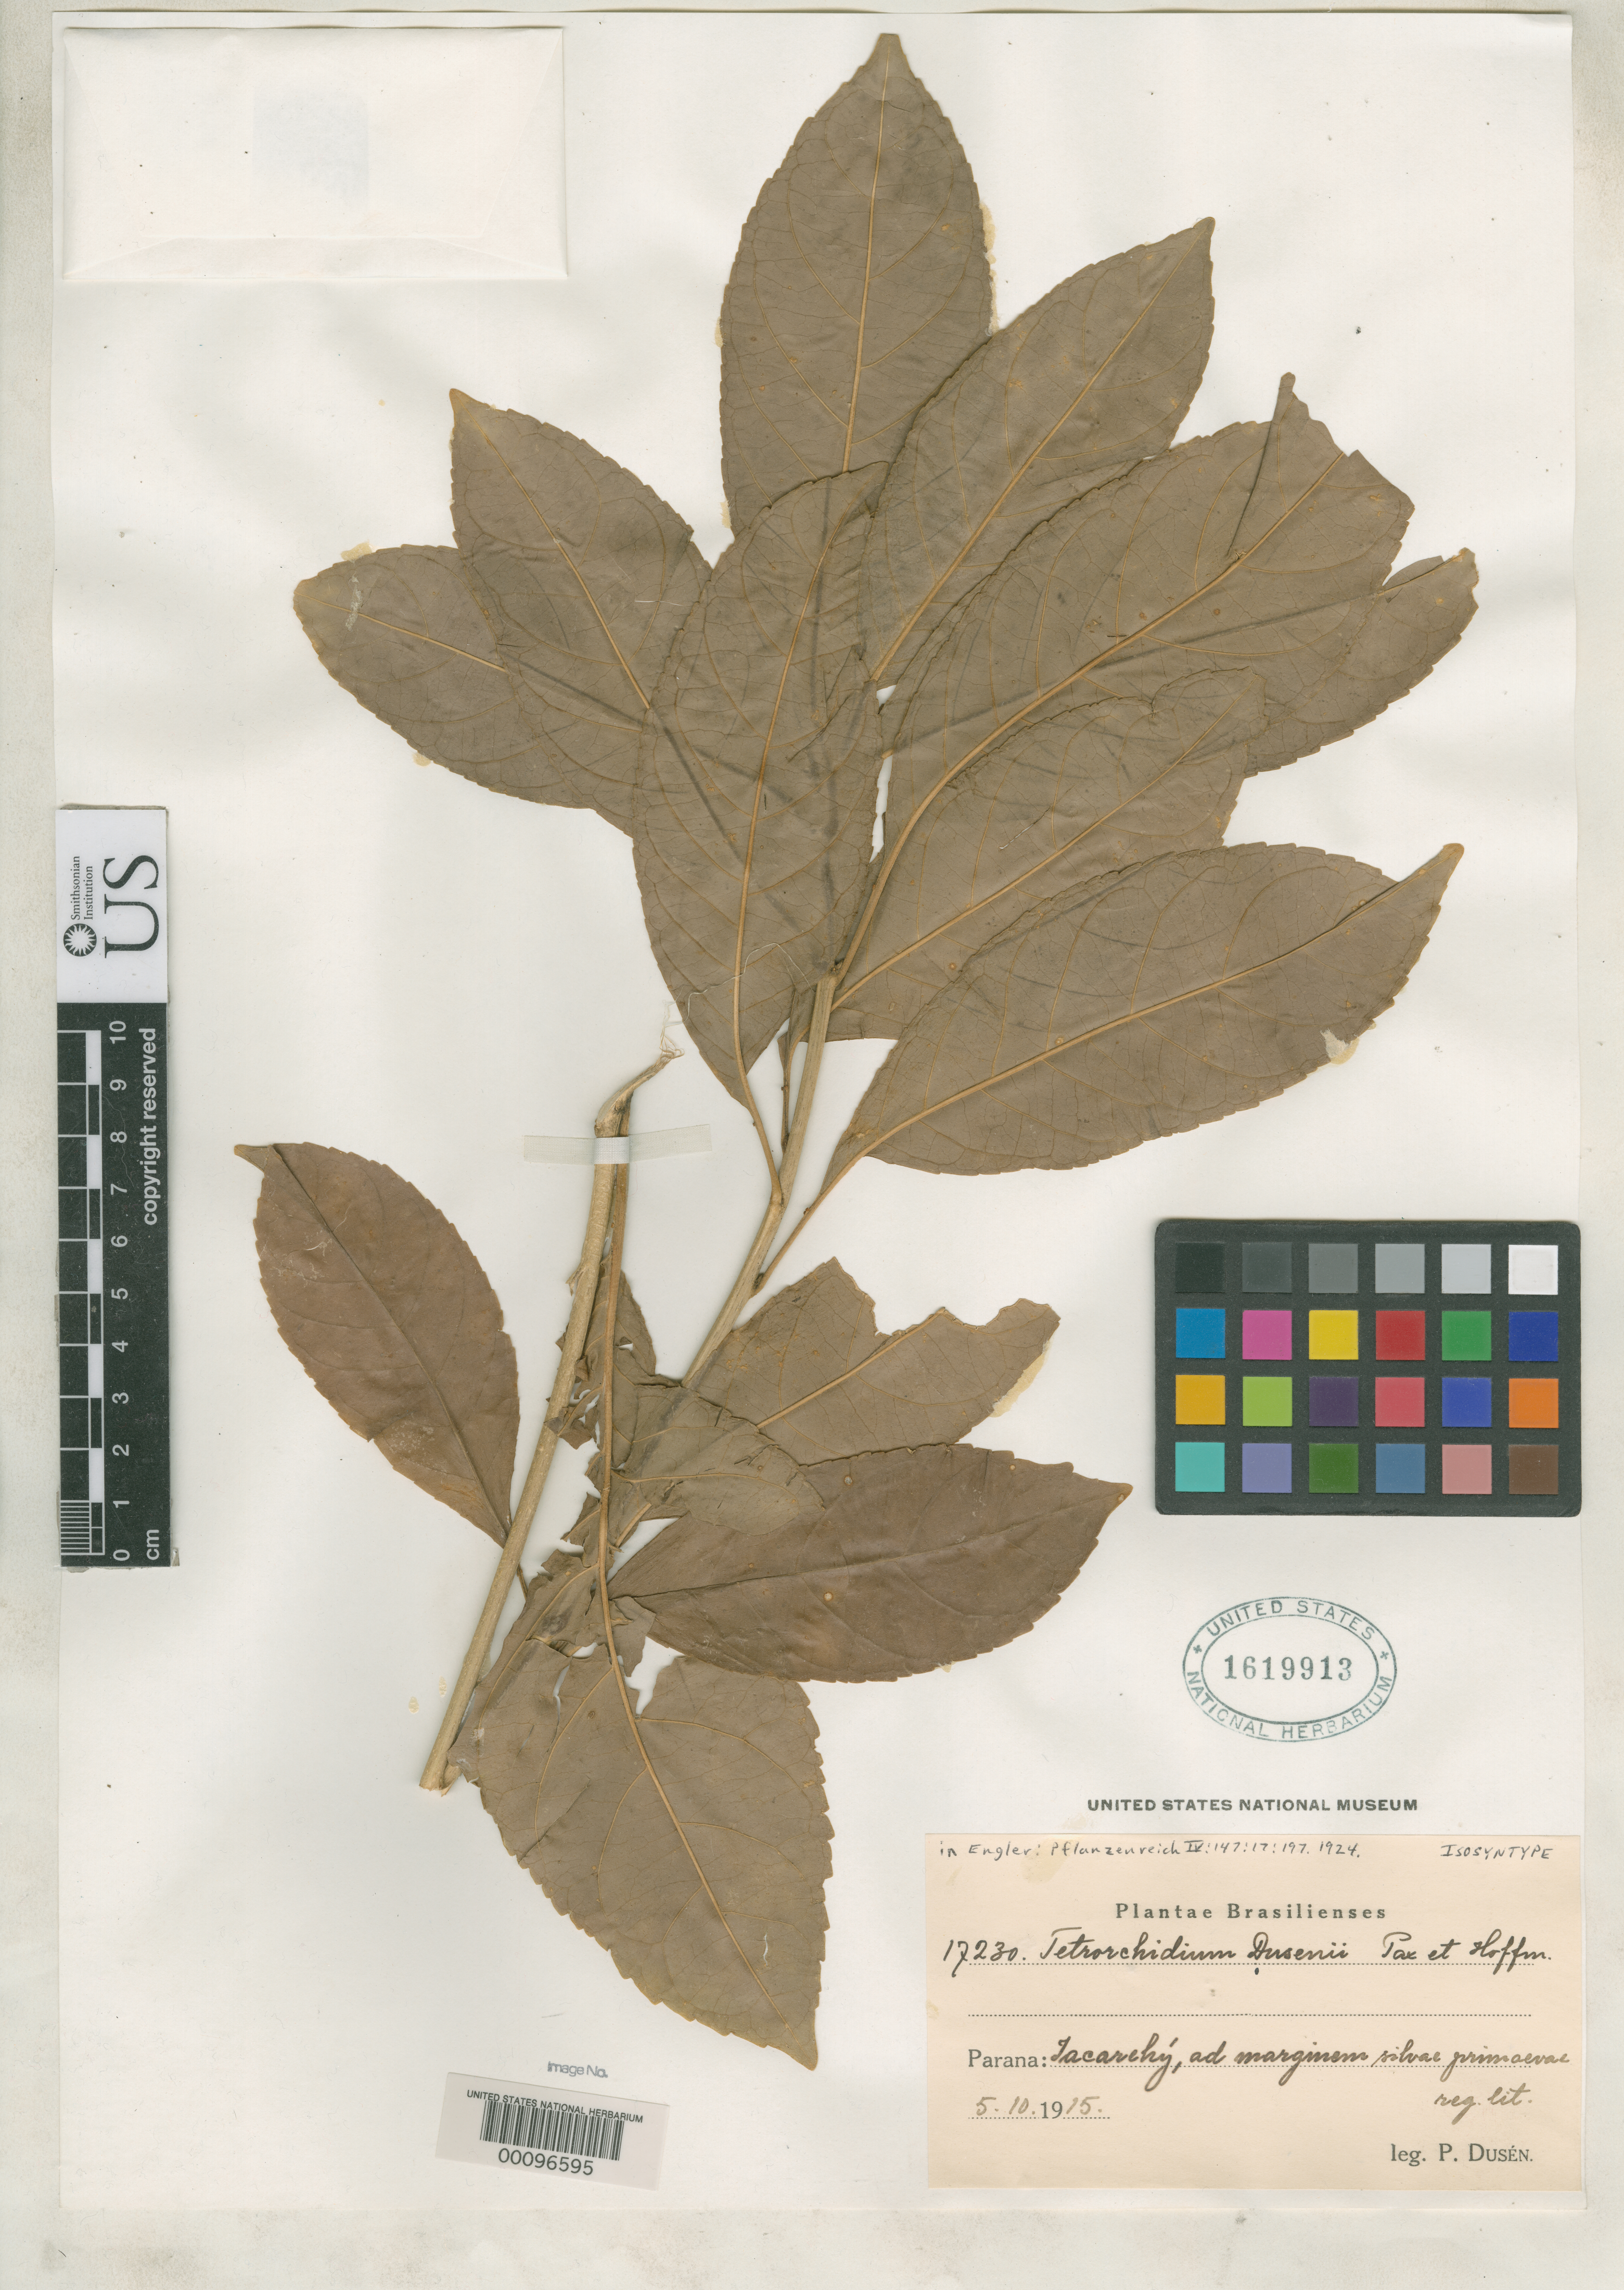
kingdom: Plantae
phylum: Tracheophyta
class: Magnoliopsida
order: Malpighiales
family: Euphorbiaceae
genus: Tetrorchidium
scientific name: Tetrorchidium dusenii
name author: Pax & K. Hoffm. in Engl.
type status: Isosyntype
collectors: P. Dusén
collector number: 17230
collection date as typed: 10 May 1915 or 05 Oct 1915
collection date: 1915-05-10 or 1915-10-05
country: Brazil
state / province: Paraná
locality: Jacarahy.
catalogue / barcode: US 1619913